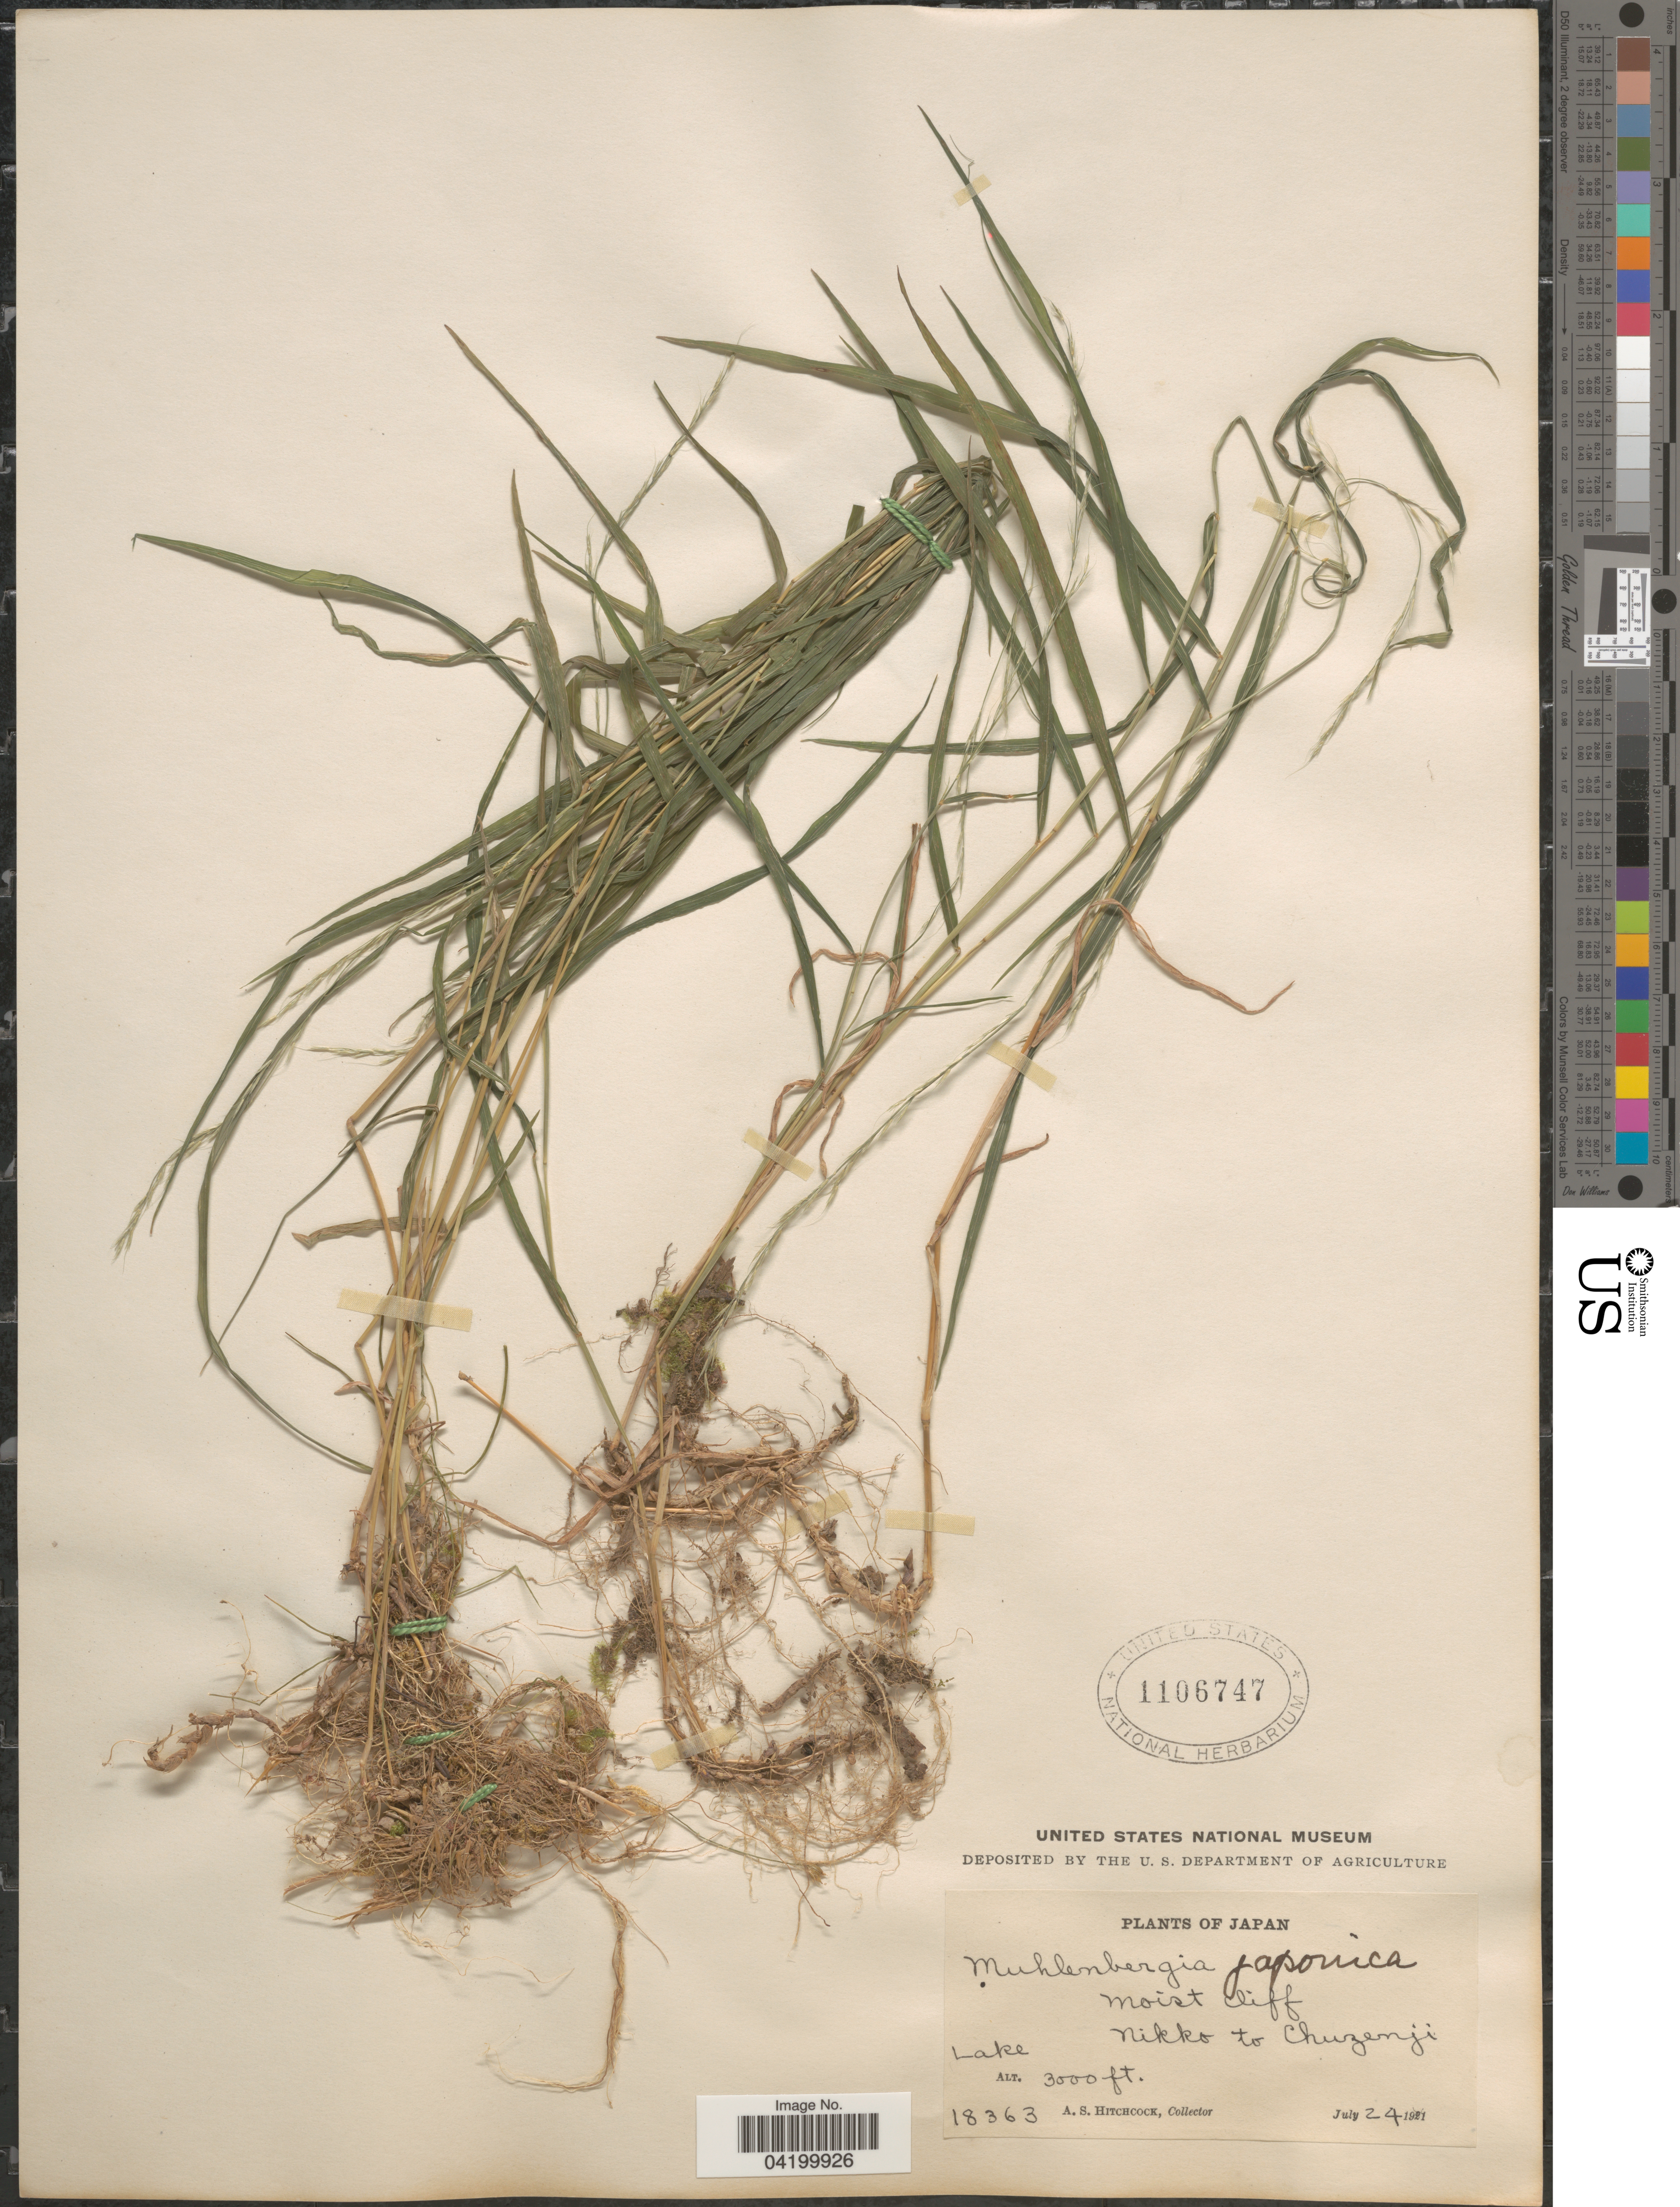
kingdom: Plantae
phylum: Tracheophyta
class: Liliopsida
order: Poales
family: Poaceae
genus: Muhlenbergia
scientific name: Muhlenbergia japonica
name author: Steud.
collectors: A. S. Hitchcock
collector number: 18363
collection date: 1921-07-24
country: Japan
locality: Nikko to Chuzenji Lake.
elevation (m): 914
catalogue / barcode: US 1106747